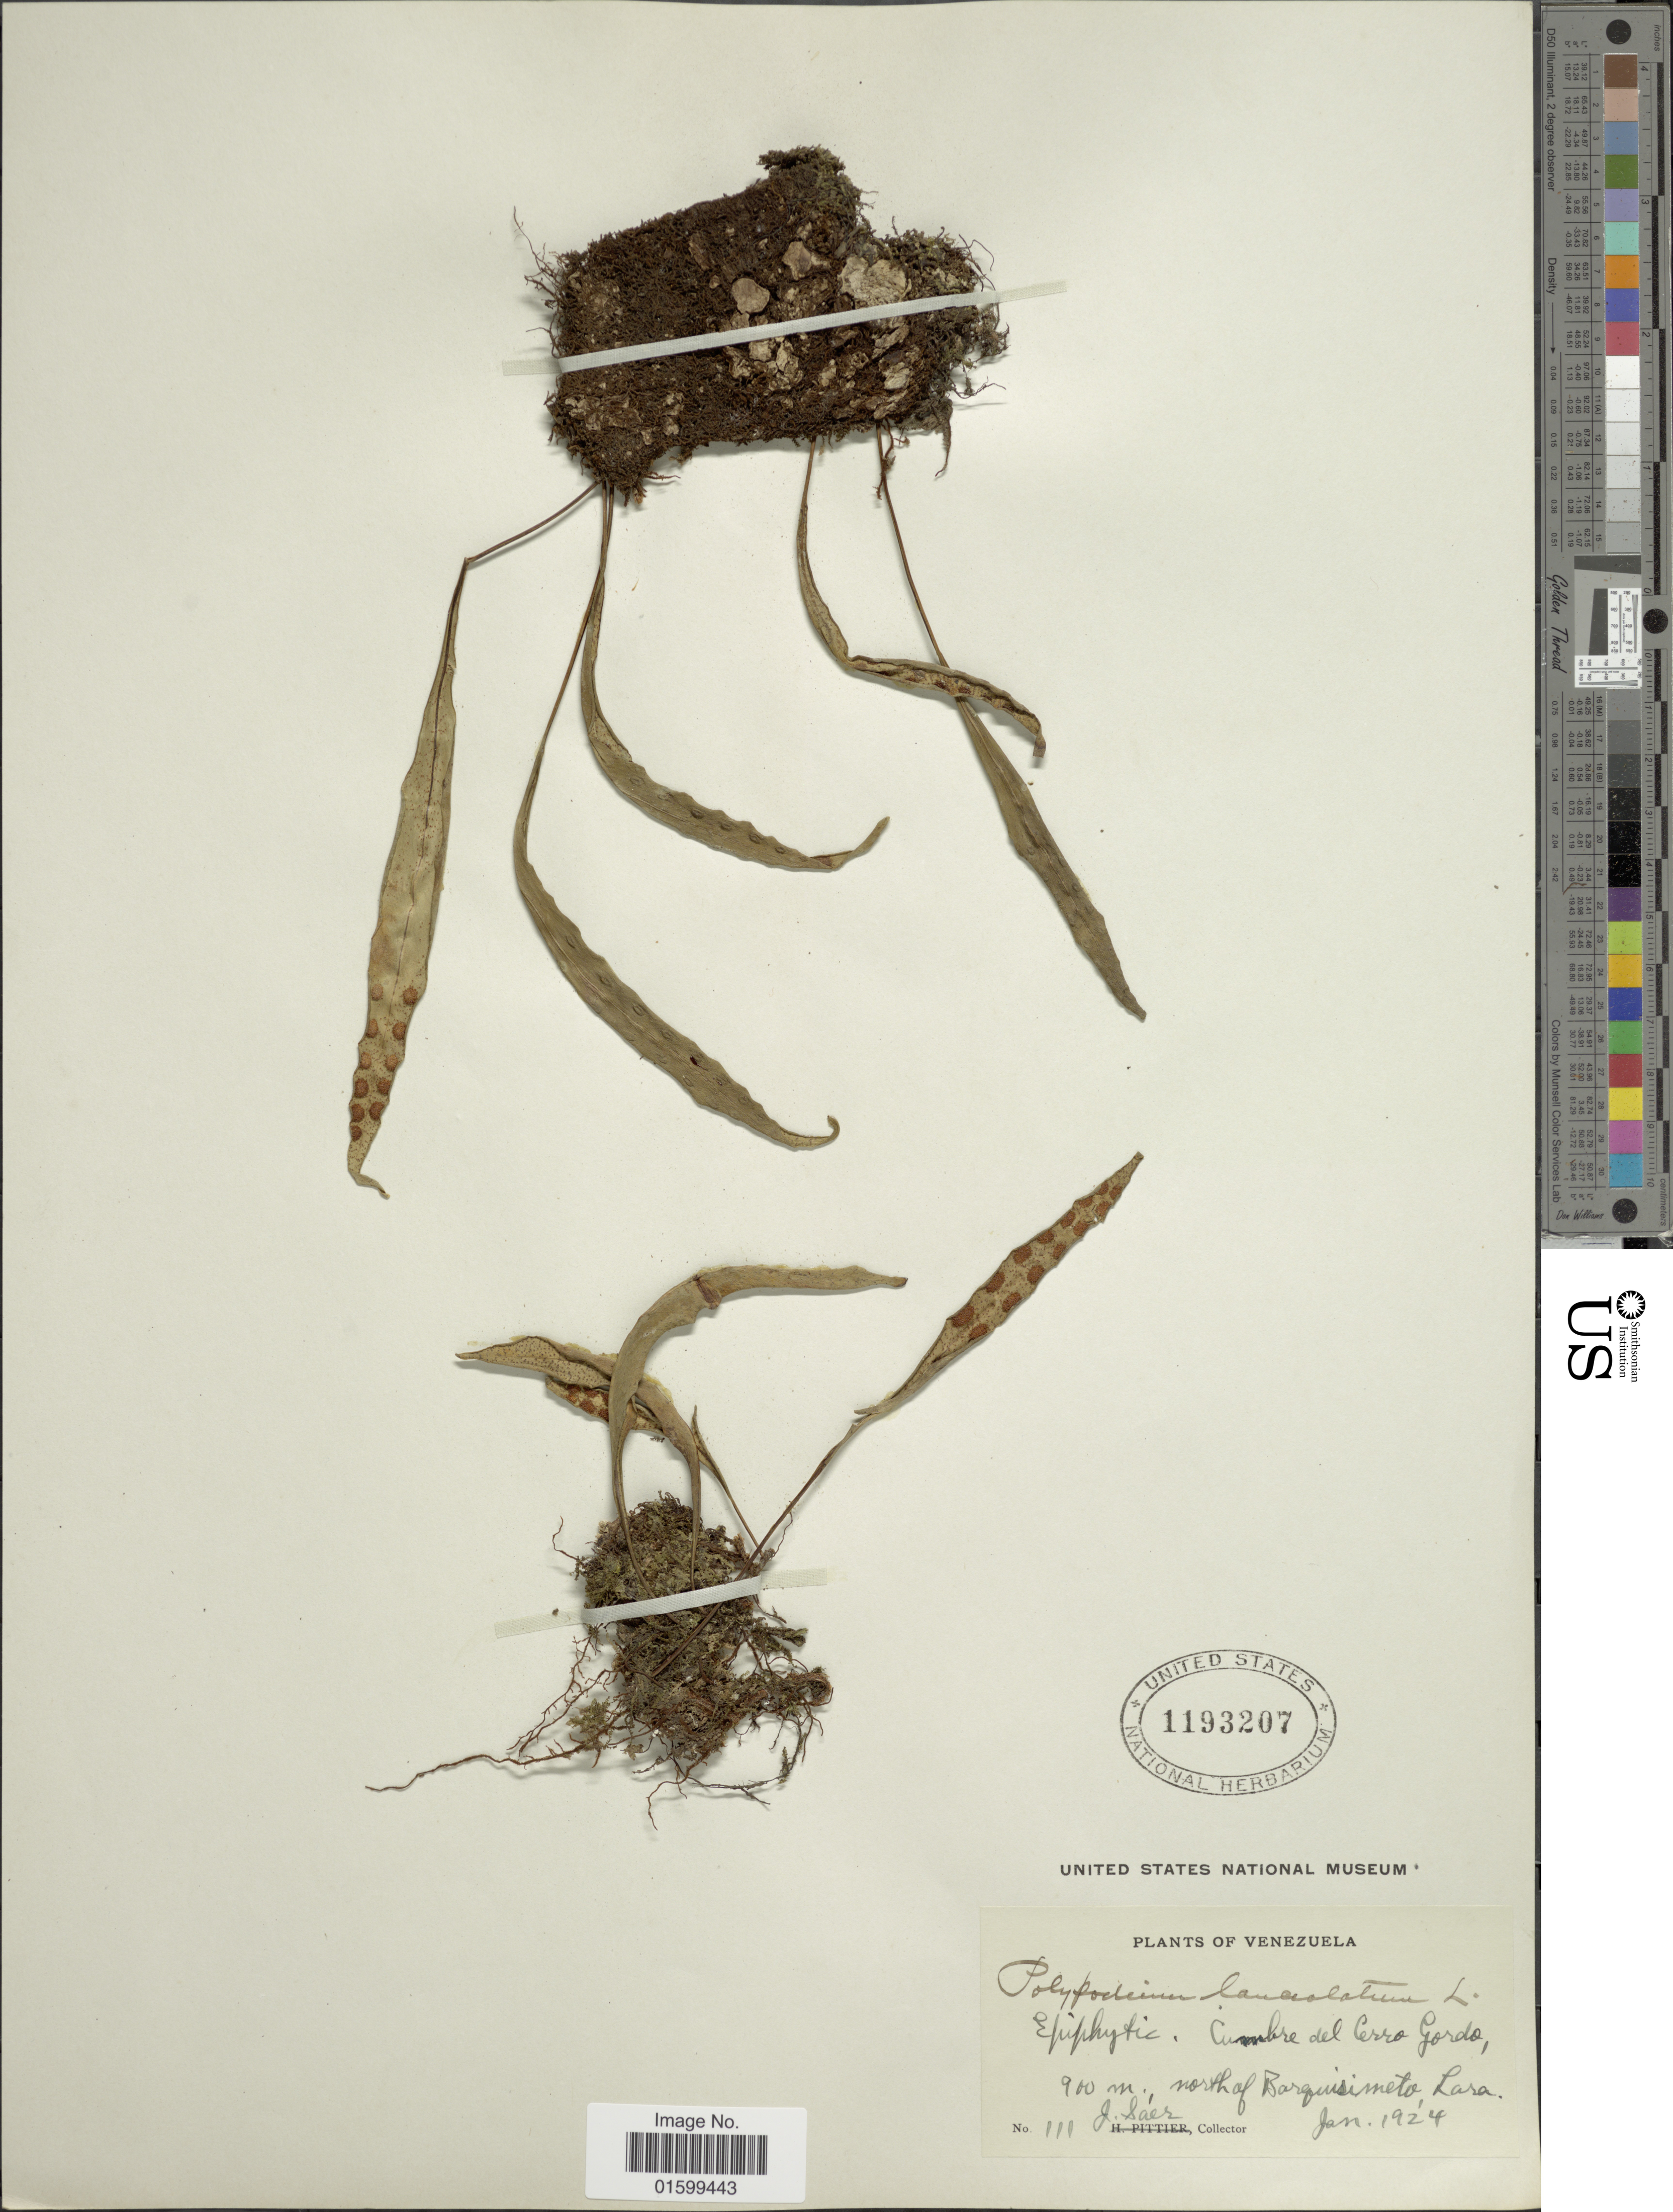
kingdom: Plantae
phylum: Tracheophyta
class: Polypodiopsida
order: Polypodiales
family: Polypodiaceae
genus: Pleopeltis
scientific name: Pleopeltis macrocarpa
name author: (Bory ex Willd.) Kaulf.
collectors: J. Saer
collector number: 111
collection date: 1924-01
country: Venezuela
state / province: Lara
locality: Cumbre del Cerro Grodo, north of Barquisimeto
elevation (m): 900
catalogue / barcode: US 1193207